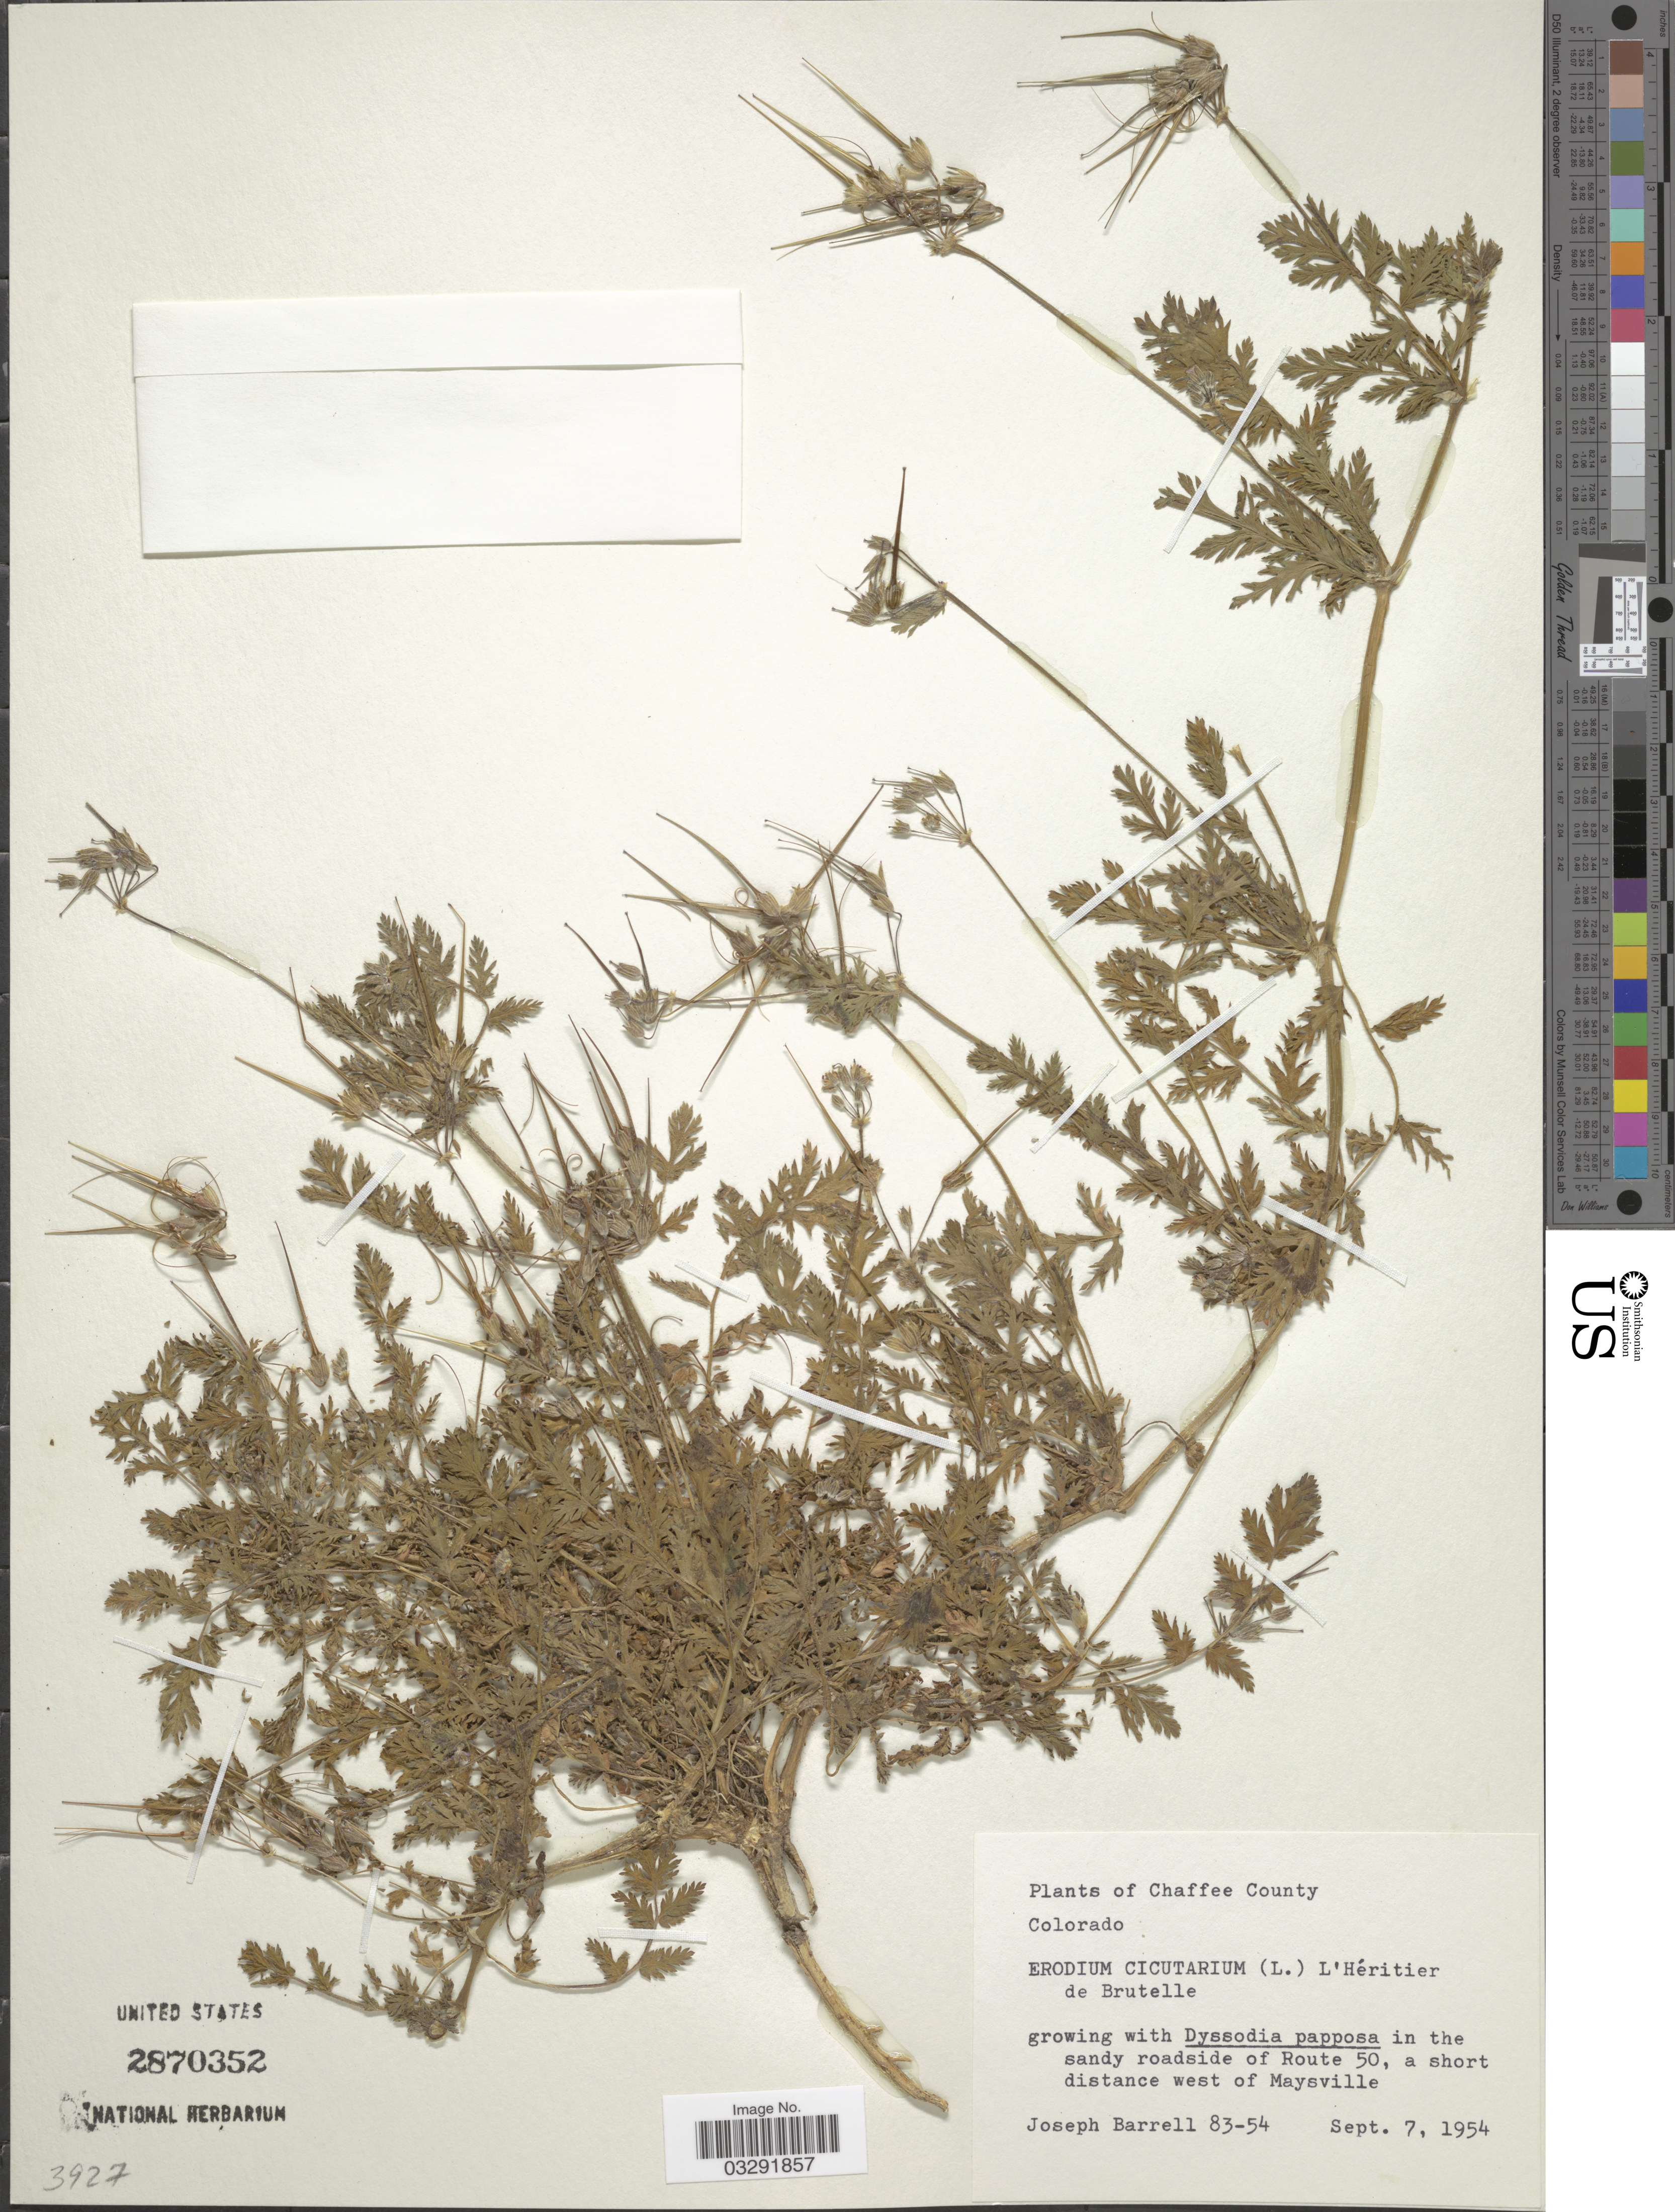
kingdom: Plantae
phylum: Tracheophyta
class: Magnoliopsida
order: Geraniales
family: Geraniaceae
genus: Erodium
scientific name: Erodium cicutarium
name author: (L.) L'Hér.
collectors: J. Barrell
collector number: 83-54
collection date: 1954-09-07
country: United States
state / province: Colorado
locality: Chaffee County. Sandy roadside of Route 50, a short distance west of Maysville.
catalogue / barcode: US 2870352